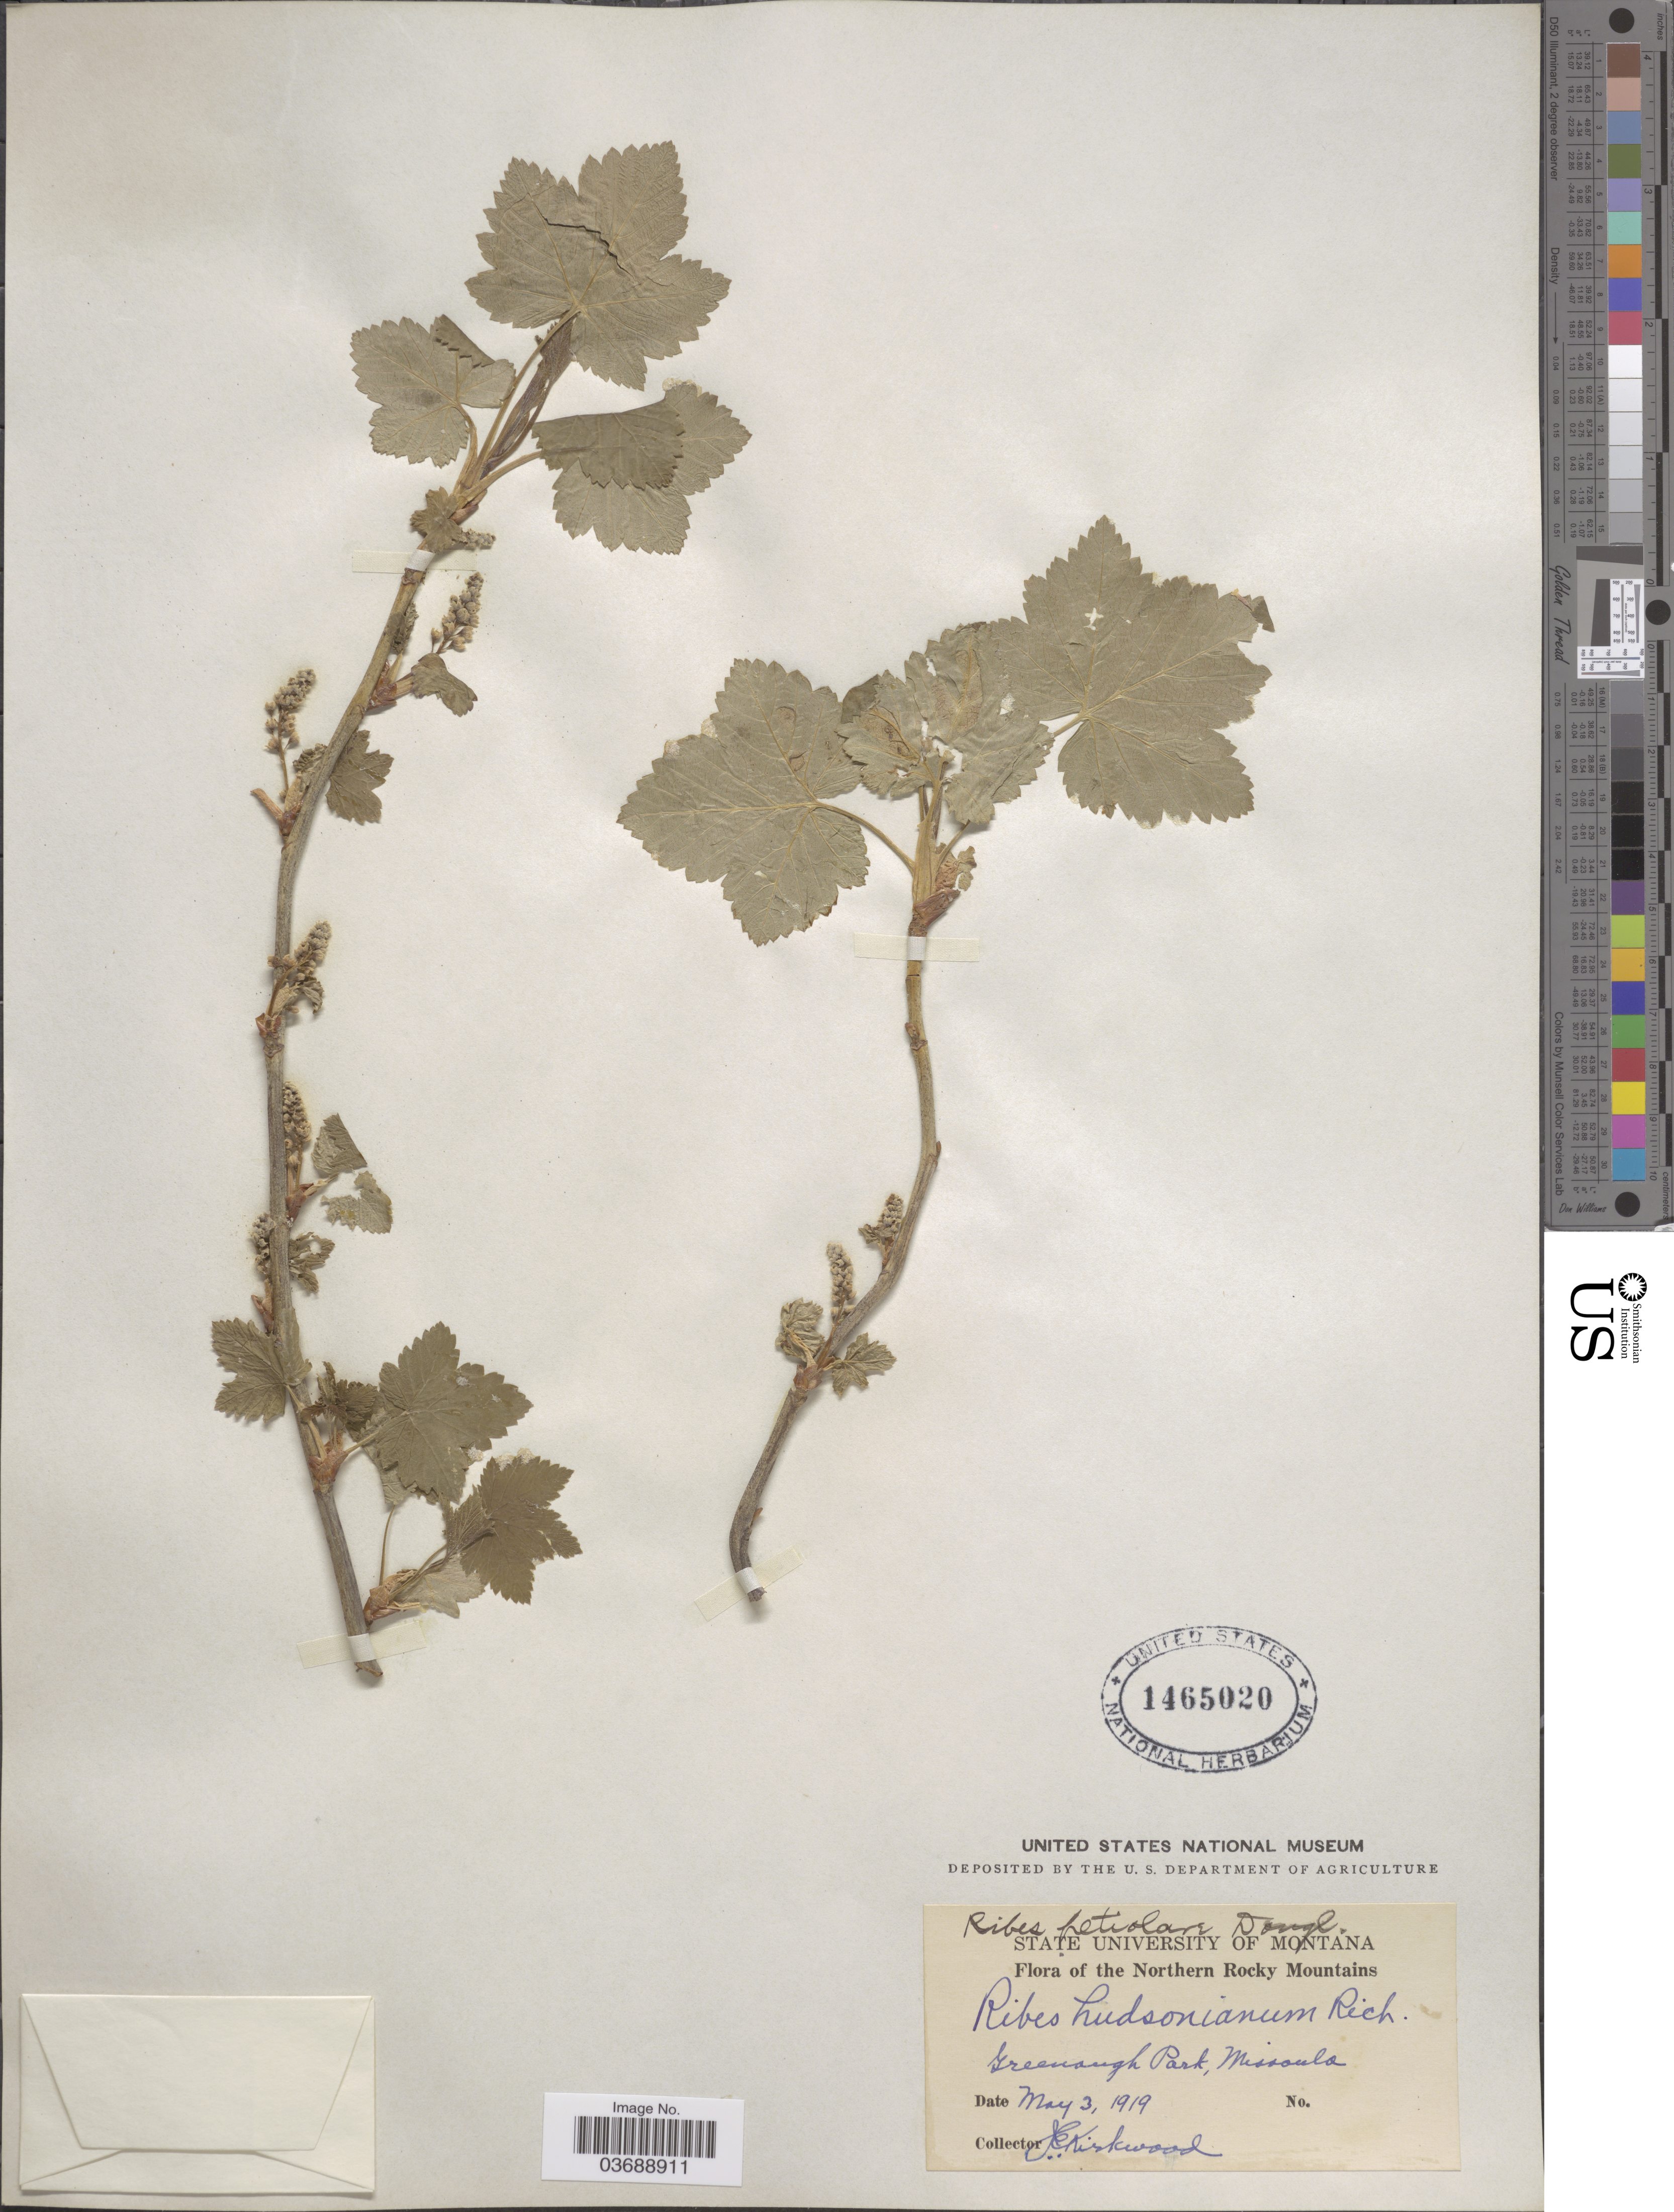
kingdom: Plantae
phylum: Tracheophyta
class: Magnoliopsida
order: Saxifragales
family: Grossulariaceae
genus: Ribes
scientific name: Ribes petiolare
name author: Douglas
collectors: J. Kirkwood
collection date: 1919-05-03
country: United States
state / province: Montana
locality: The Northern Rocky Mountains. Greenough Park, Missoula.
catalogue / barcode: US 1465020